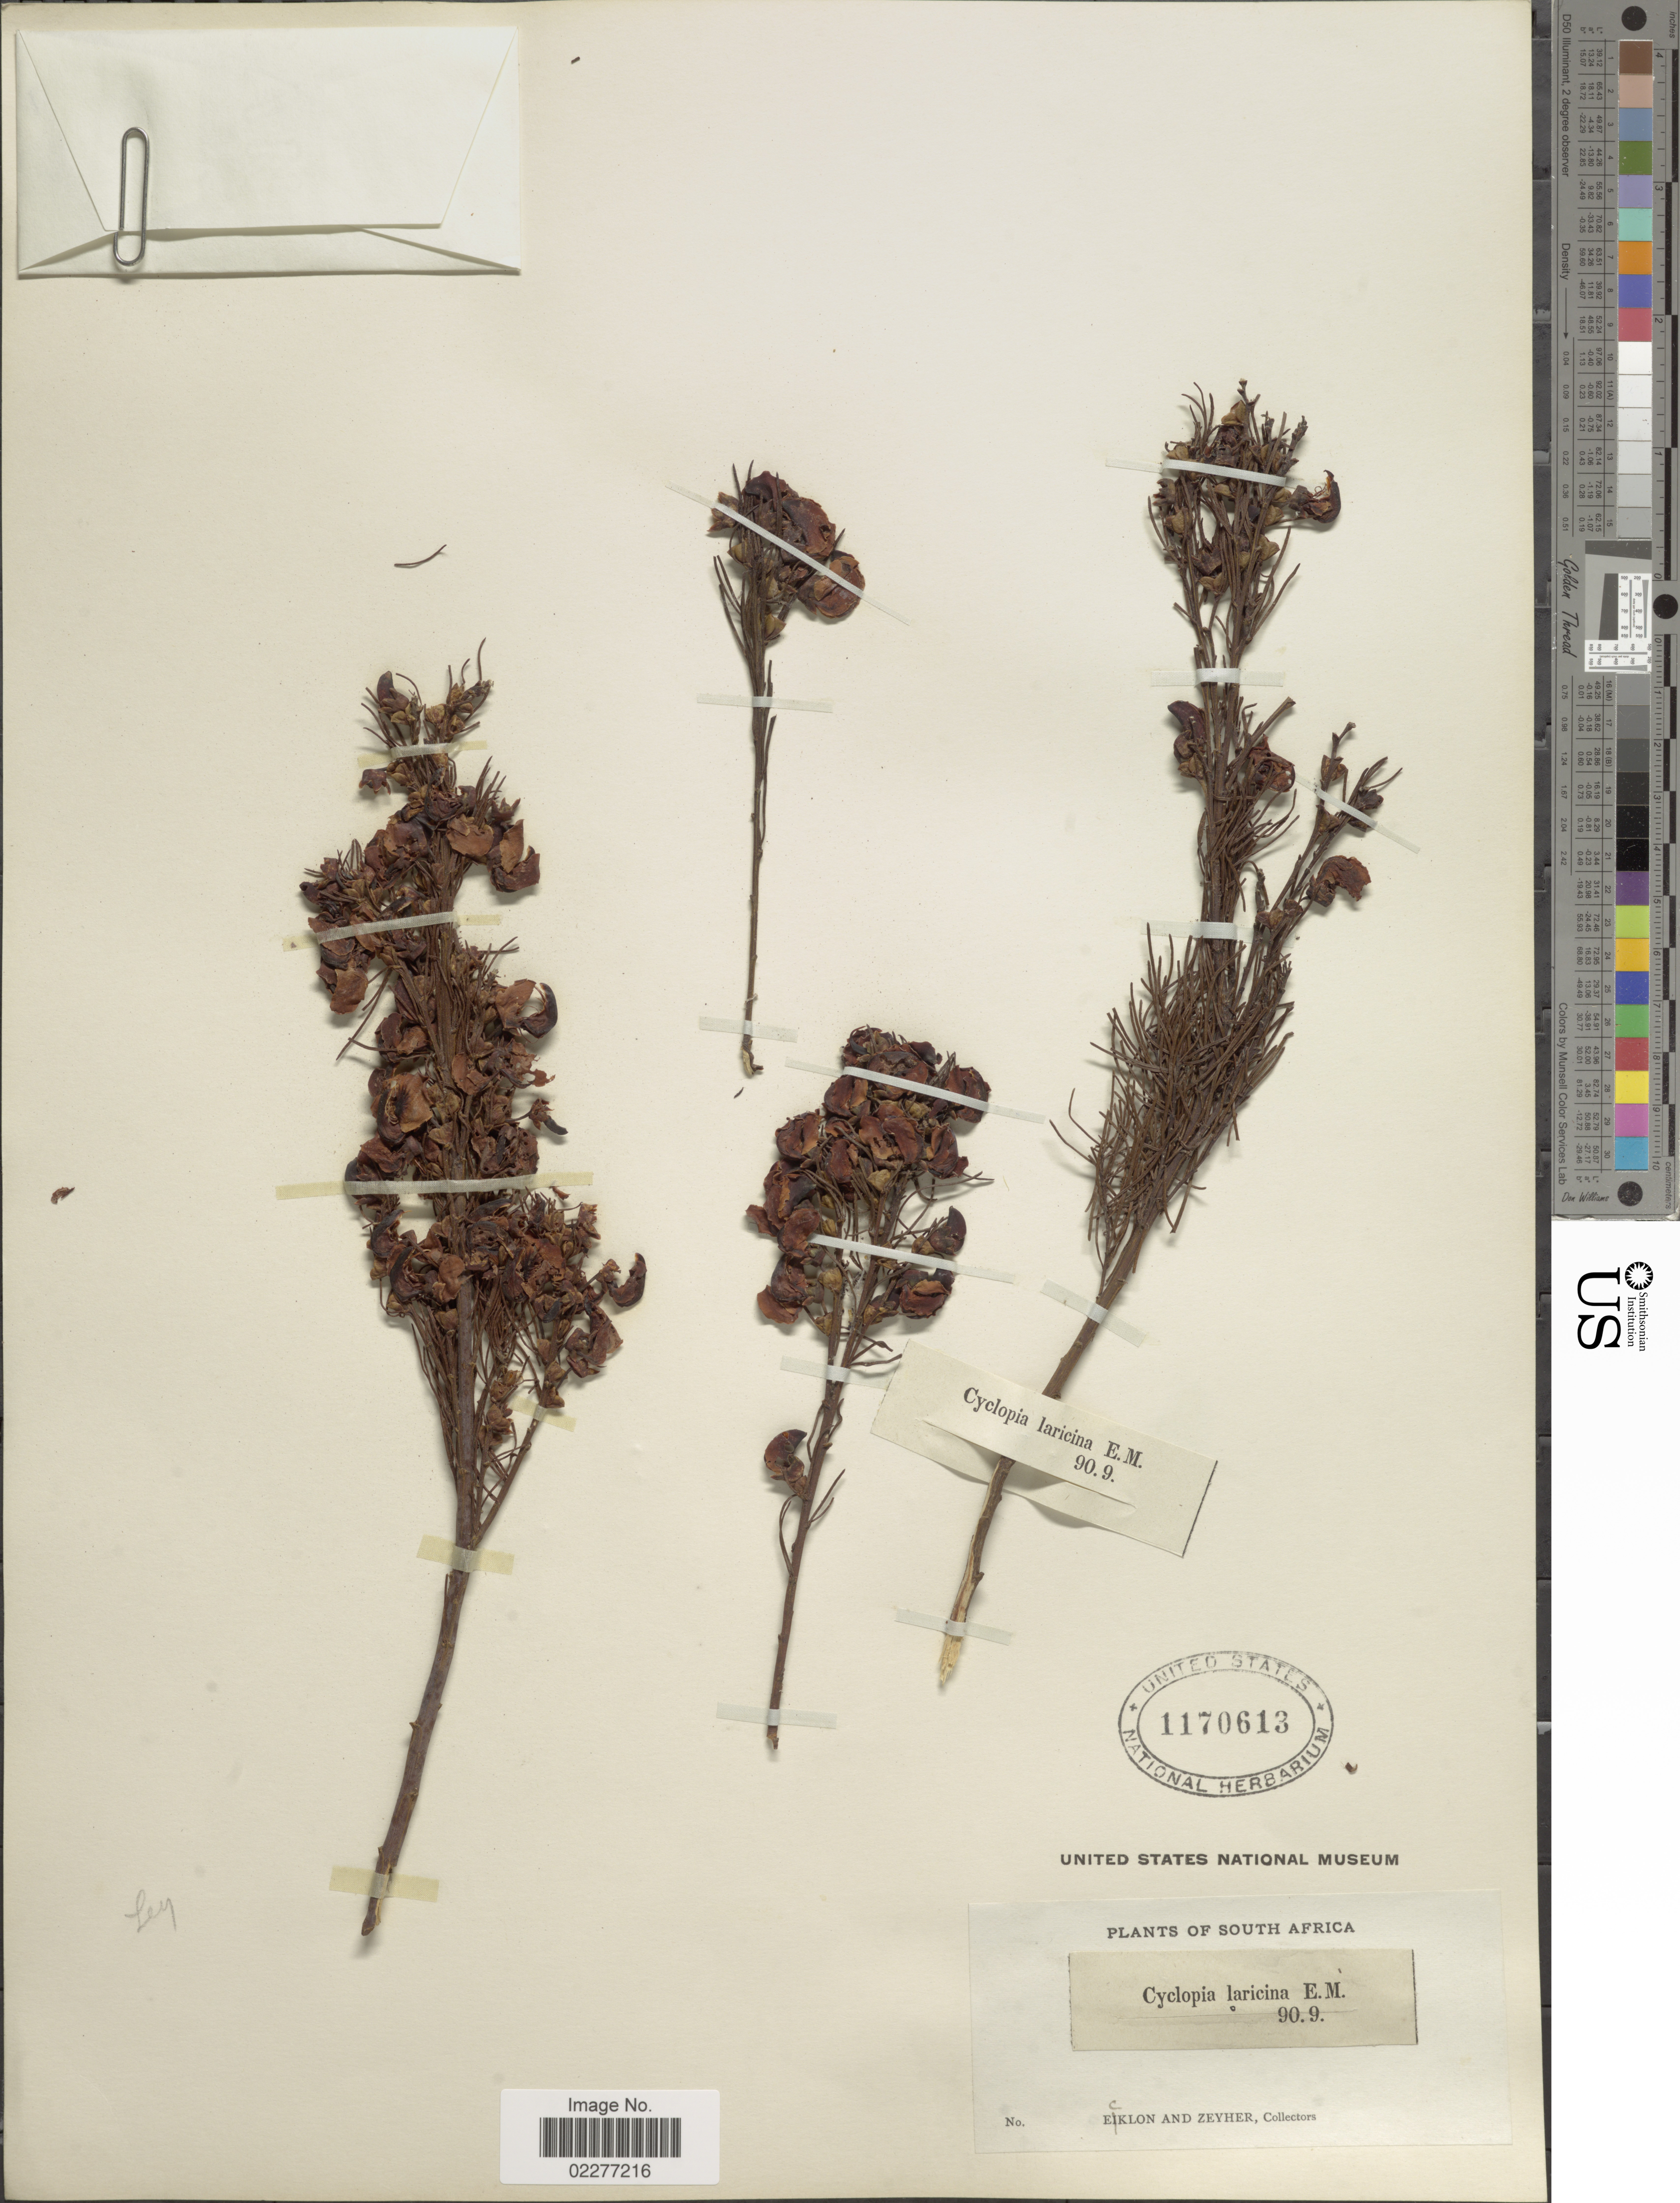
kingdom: Plantae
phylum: Tracheophyta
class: Magnoliopsida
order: Fabales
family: Fabaceae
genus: Cyclopia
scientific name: Cyclopia laricina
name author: E. Mey.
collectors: -. Ecklon & -. Zeyher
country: South Africa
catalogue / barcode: US 1170613